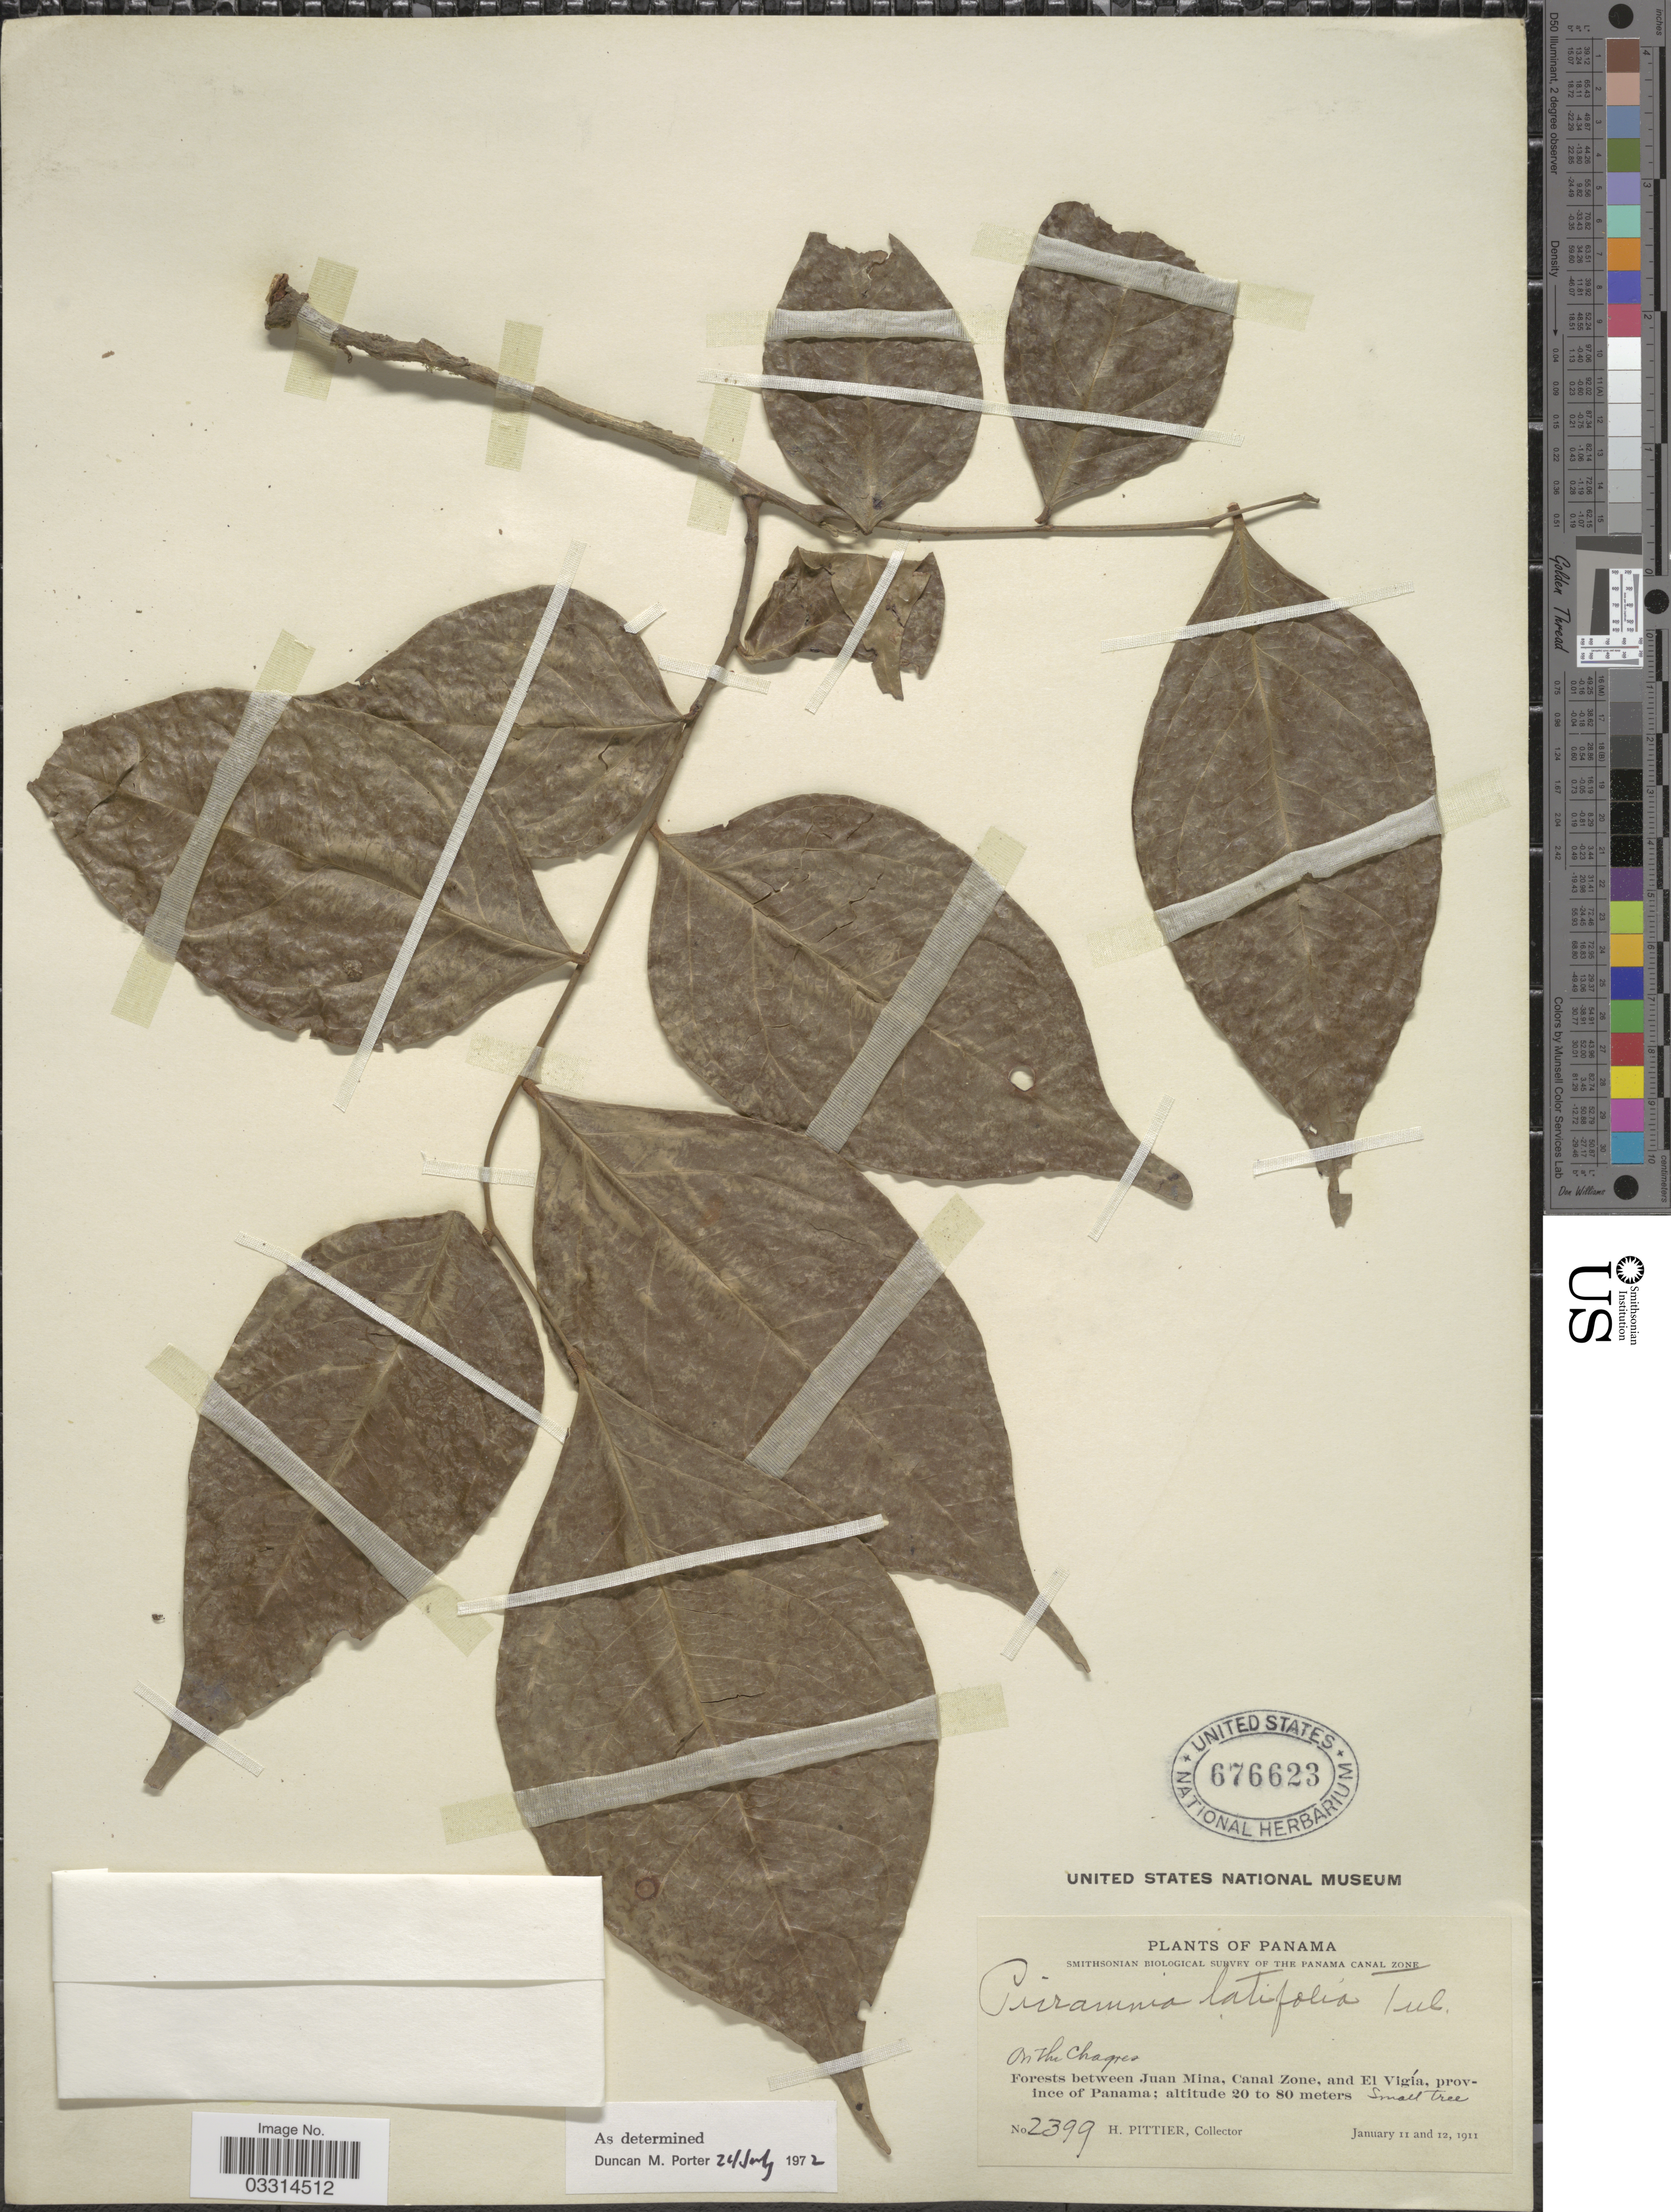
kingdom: Plantae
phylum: Tracheophyta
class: Magnoliopsida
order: Picramniales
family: Picramniaceae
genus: Picramnia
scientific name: Picramnia latifolia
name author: Tul.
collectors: H. F. Pittier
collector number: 2399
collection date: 1911-01-11/1911-01-12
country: Panama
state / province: Panamá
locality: Forests between Juan Mina, Canal Zone, and El Vigía.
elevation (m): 20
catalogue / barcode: US 676623